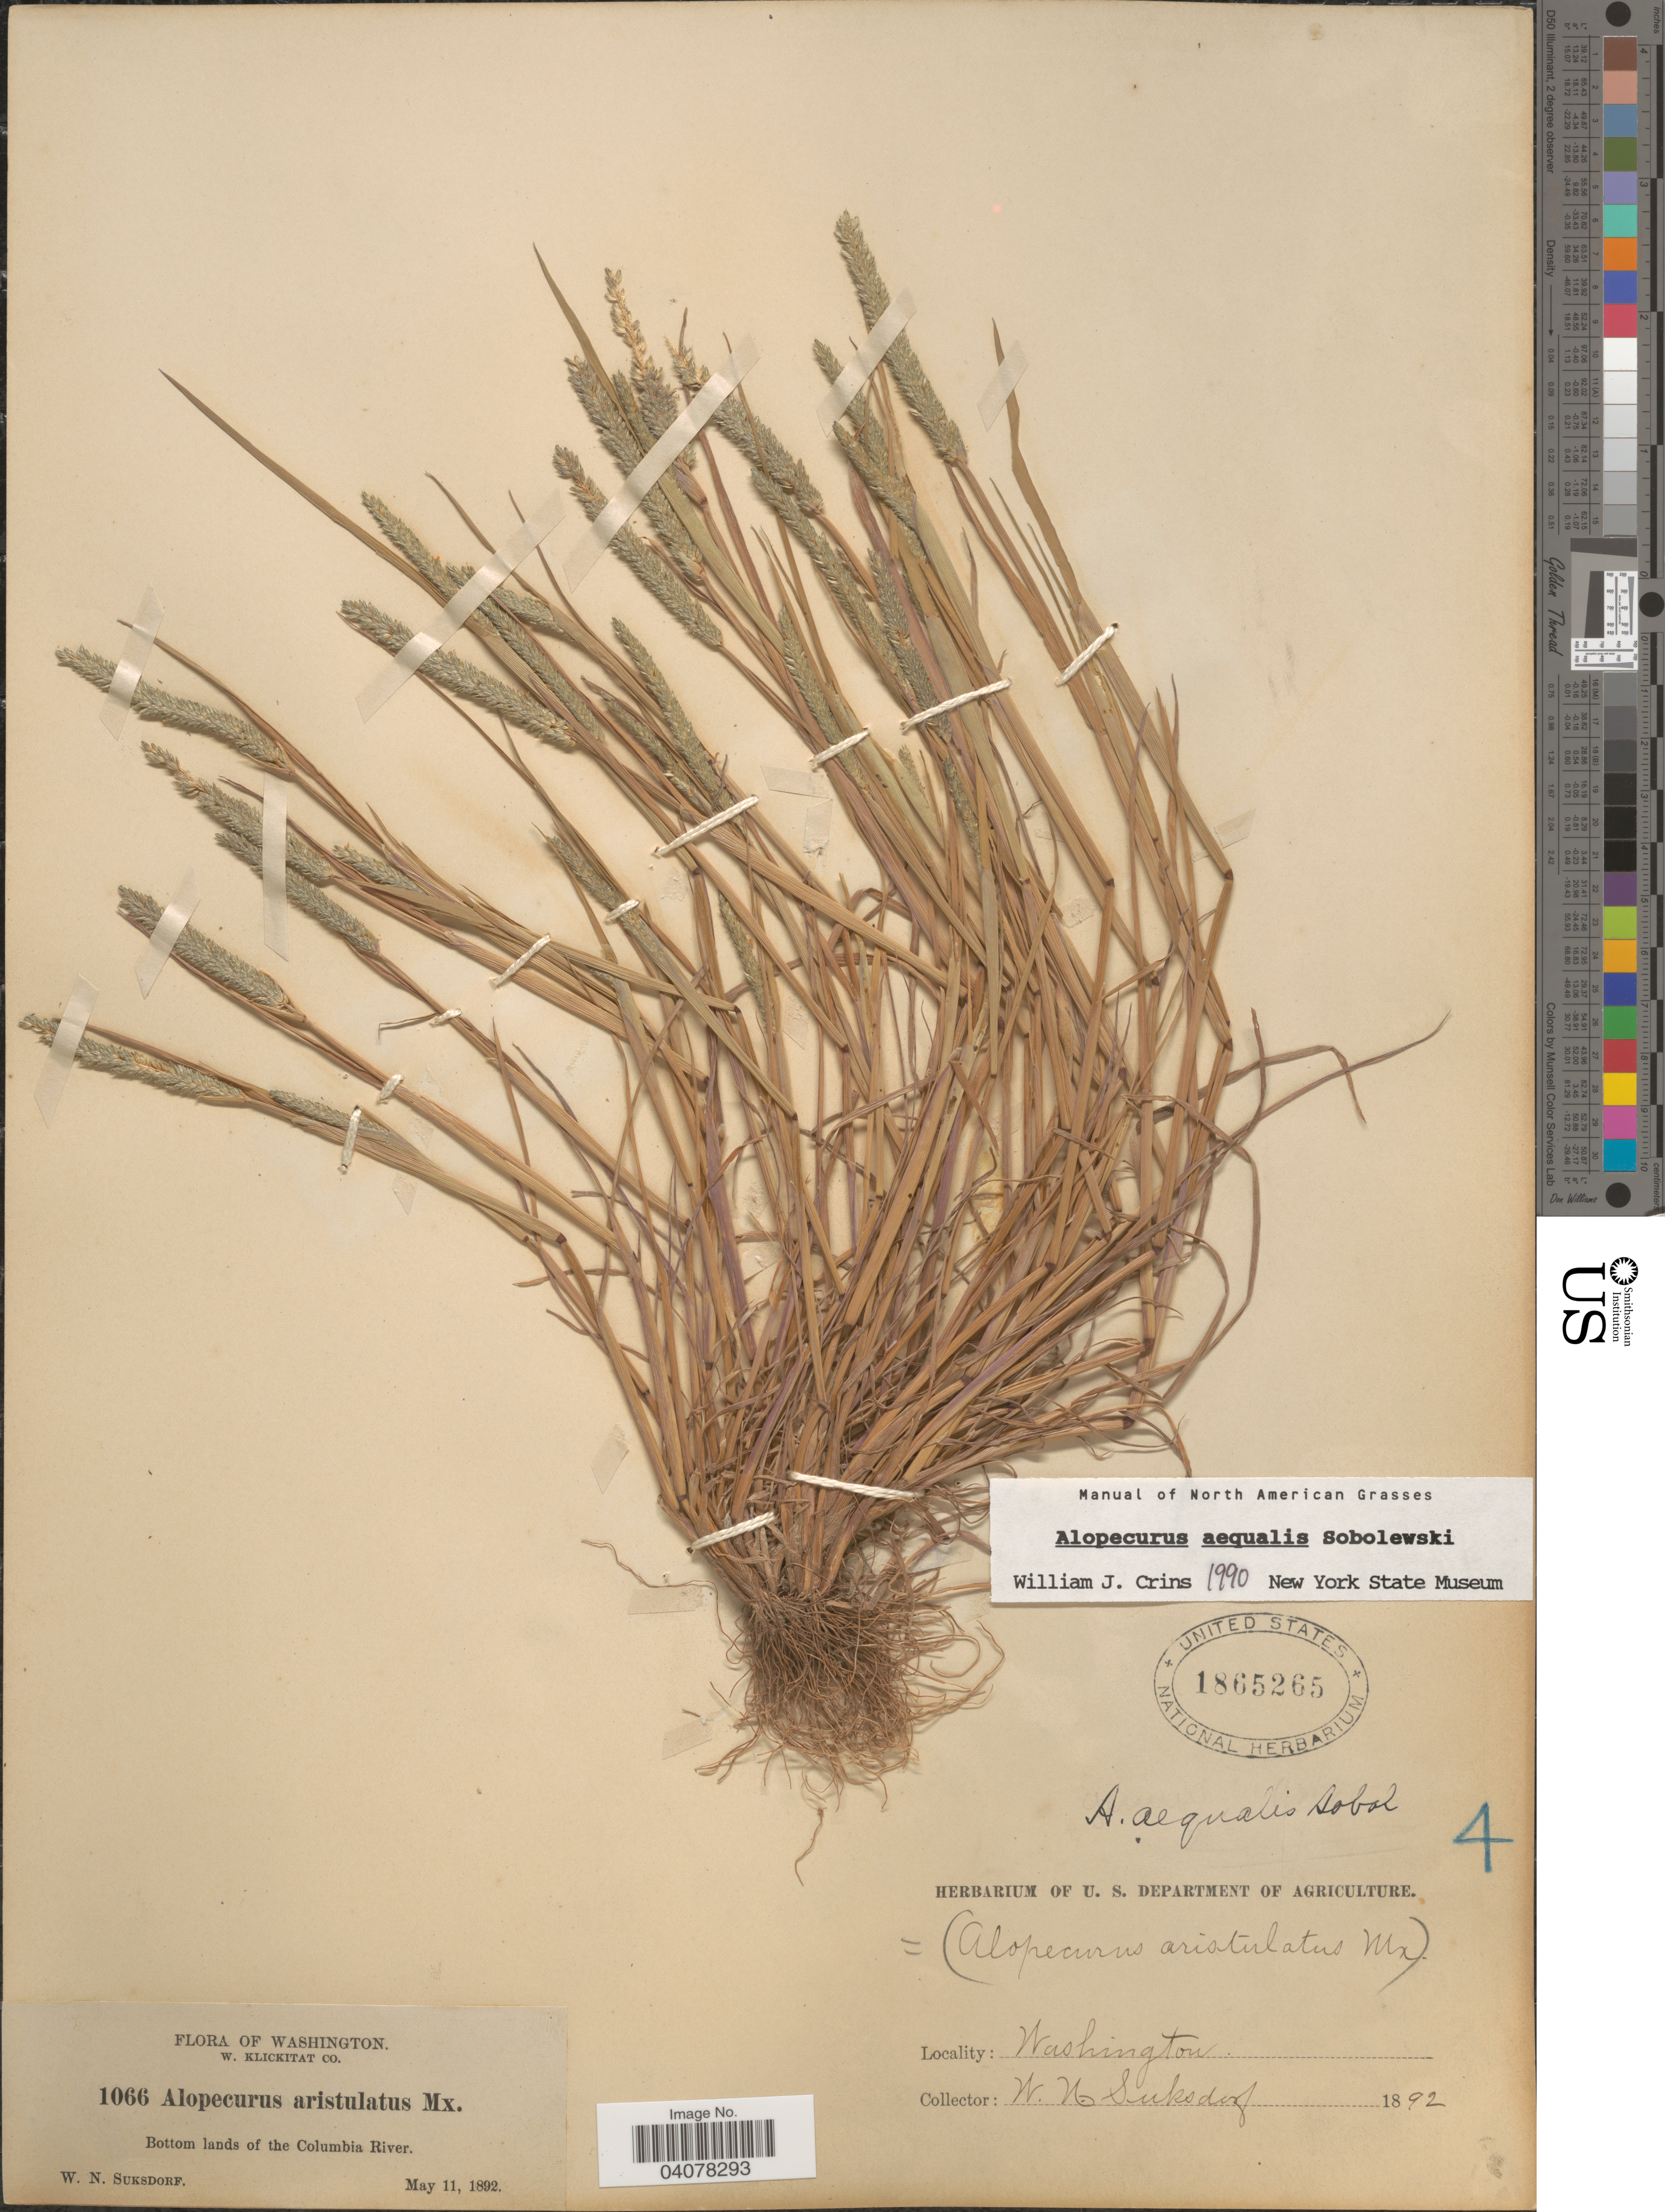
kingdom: Plantae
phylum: Tracheophyta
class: Liliopsida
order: Poales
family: Poaceae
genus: Alopecurus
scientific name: Alopecurus aequalis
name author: Sobol.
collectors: W. N. Suksdorf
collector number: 1066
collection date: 1892-05-11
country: United States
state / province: Washington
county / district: Klickitat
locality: W. Klickitat Co. Bottom lands of the Columbia River.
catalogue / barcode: US 1865265